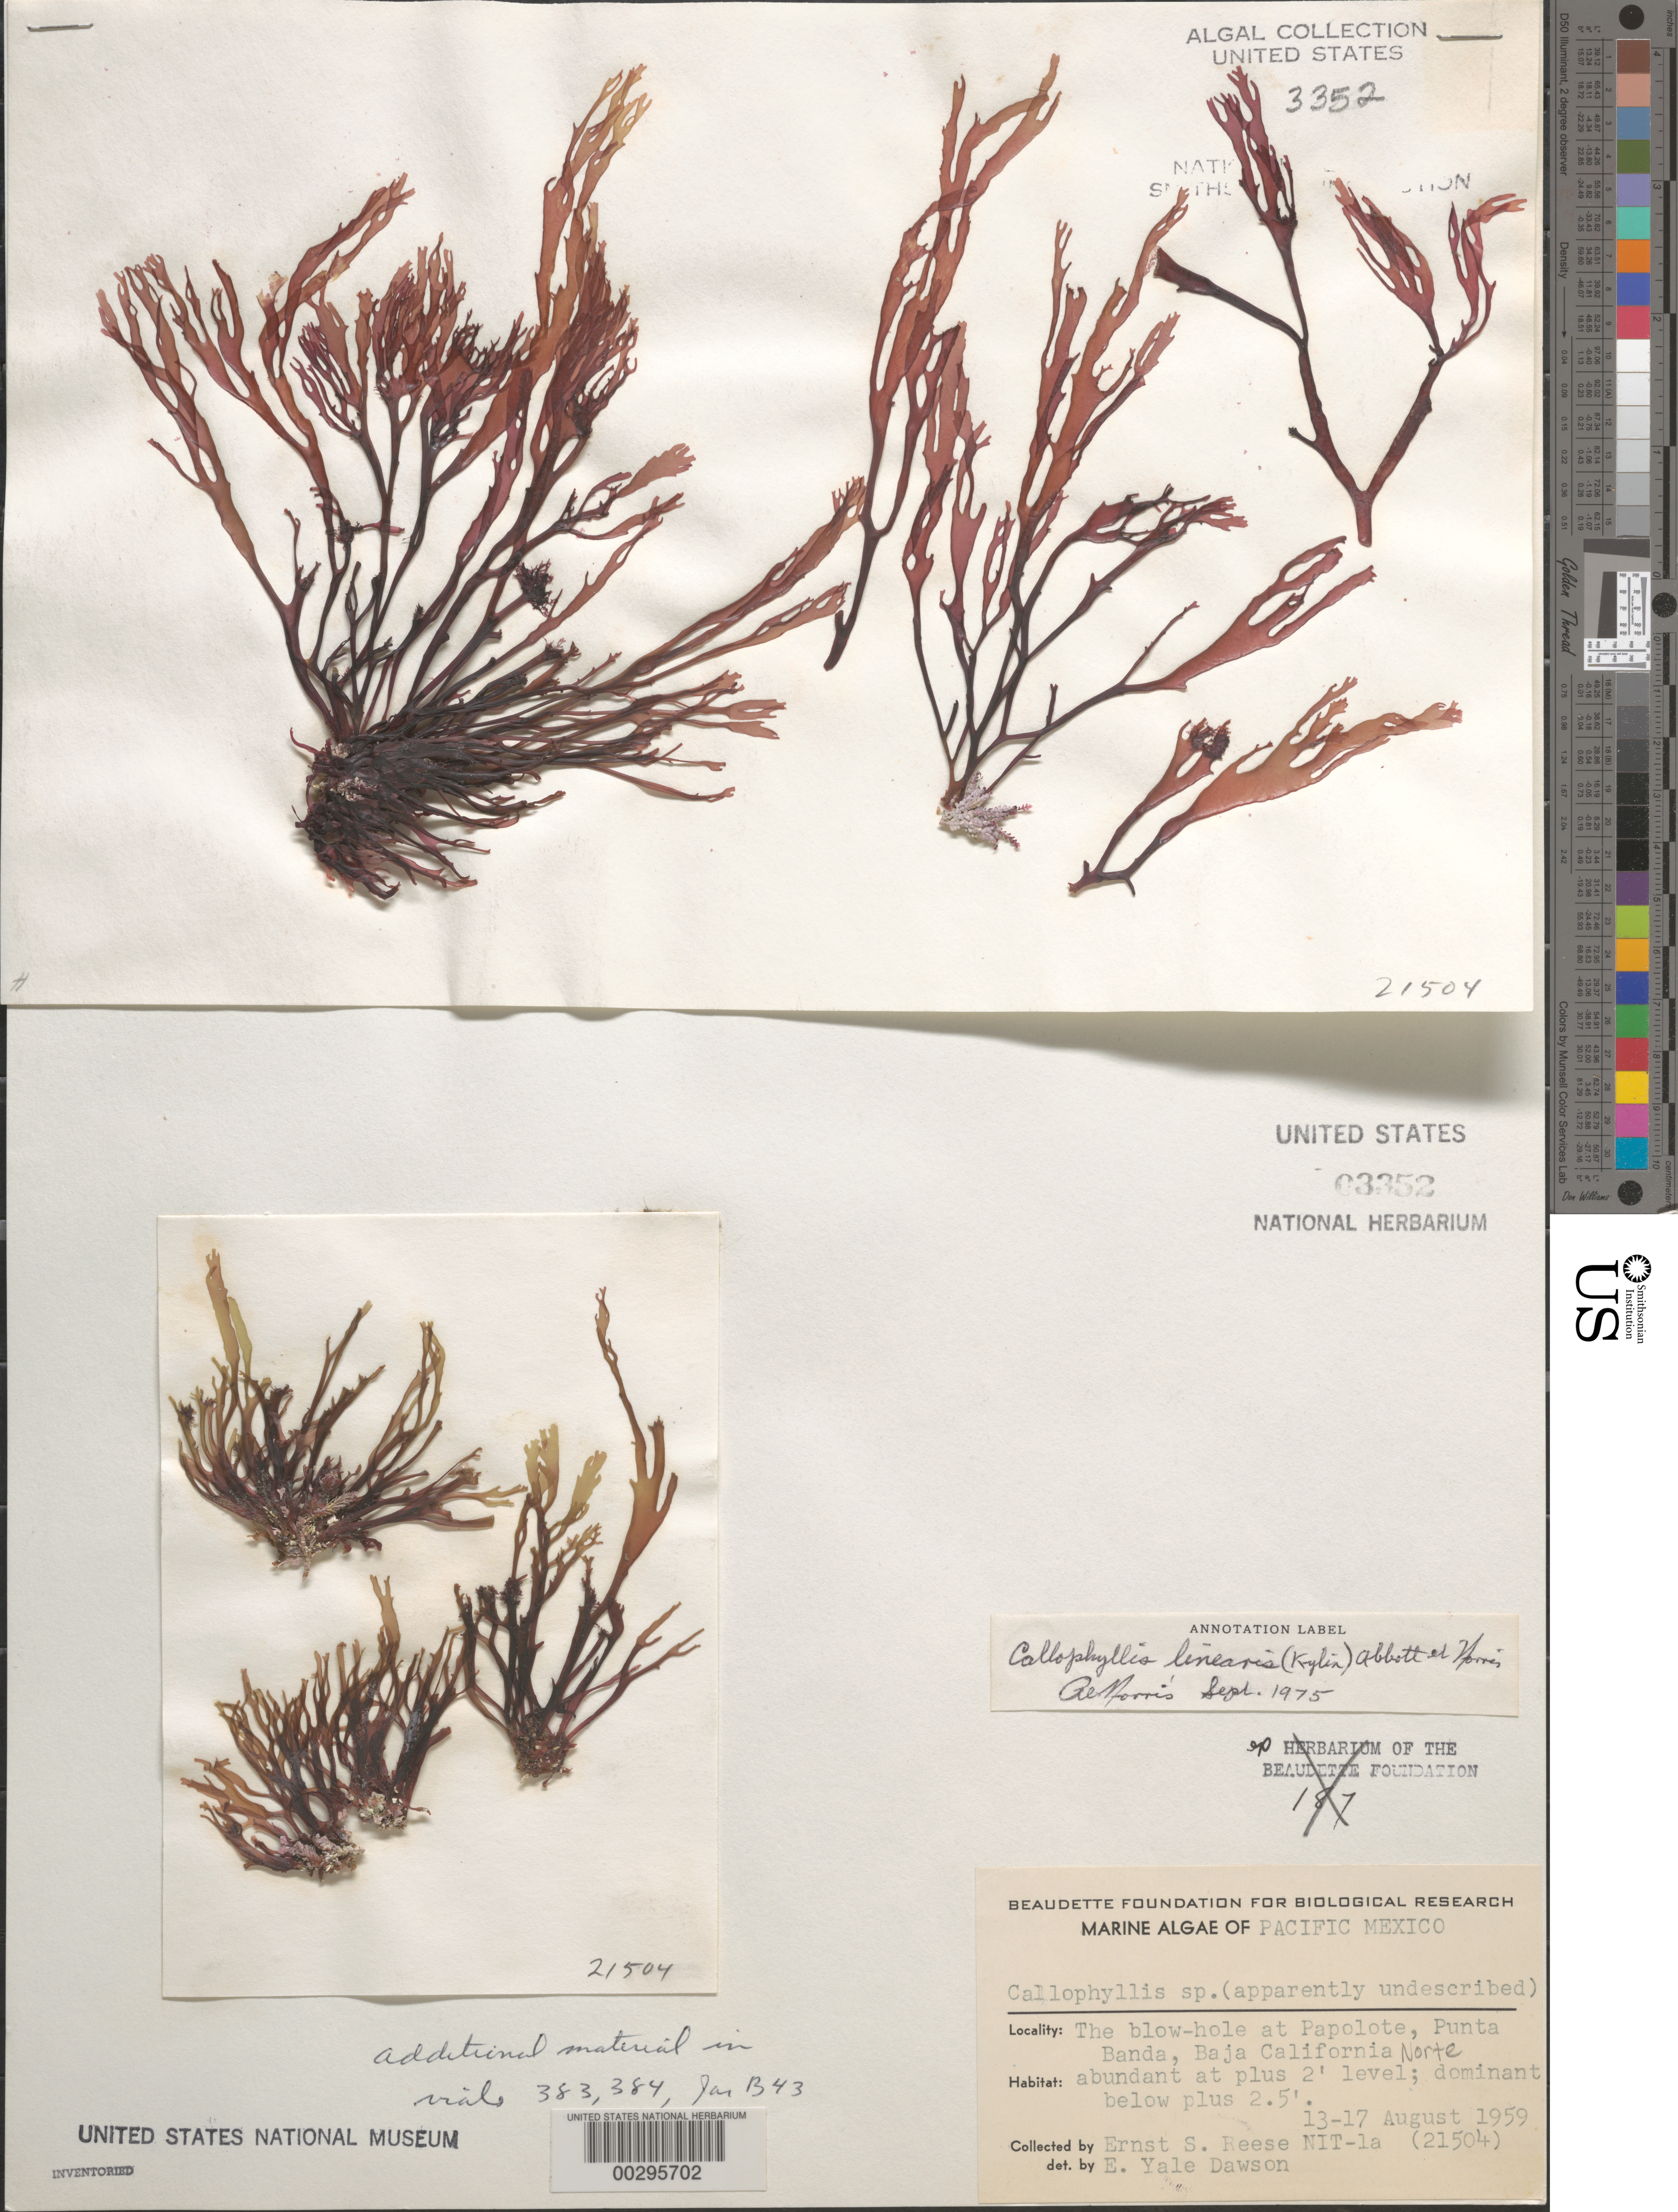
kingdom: Plantae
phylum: Rhodophyta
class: Florideophyceae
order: Gigartinales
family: Kallymeniaceae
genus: Callophyllis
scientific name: Callophyllis linearis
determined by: Norris, R. E.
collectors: E. Reese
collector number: EYD 21504 & NIT-1A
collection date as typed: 13 Aug 1957 TO 17 Aug 1959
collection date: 1957-08-13/1959-08-17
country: Mexico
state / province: Baja California Norte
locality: Blow Hole, Papolote, Punta Banda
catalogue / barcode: US 3352